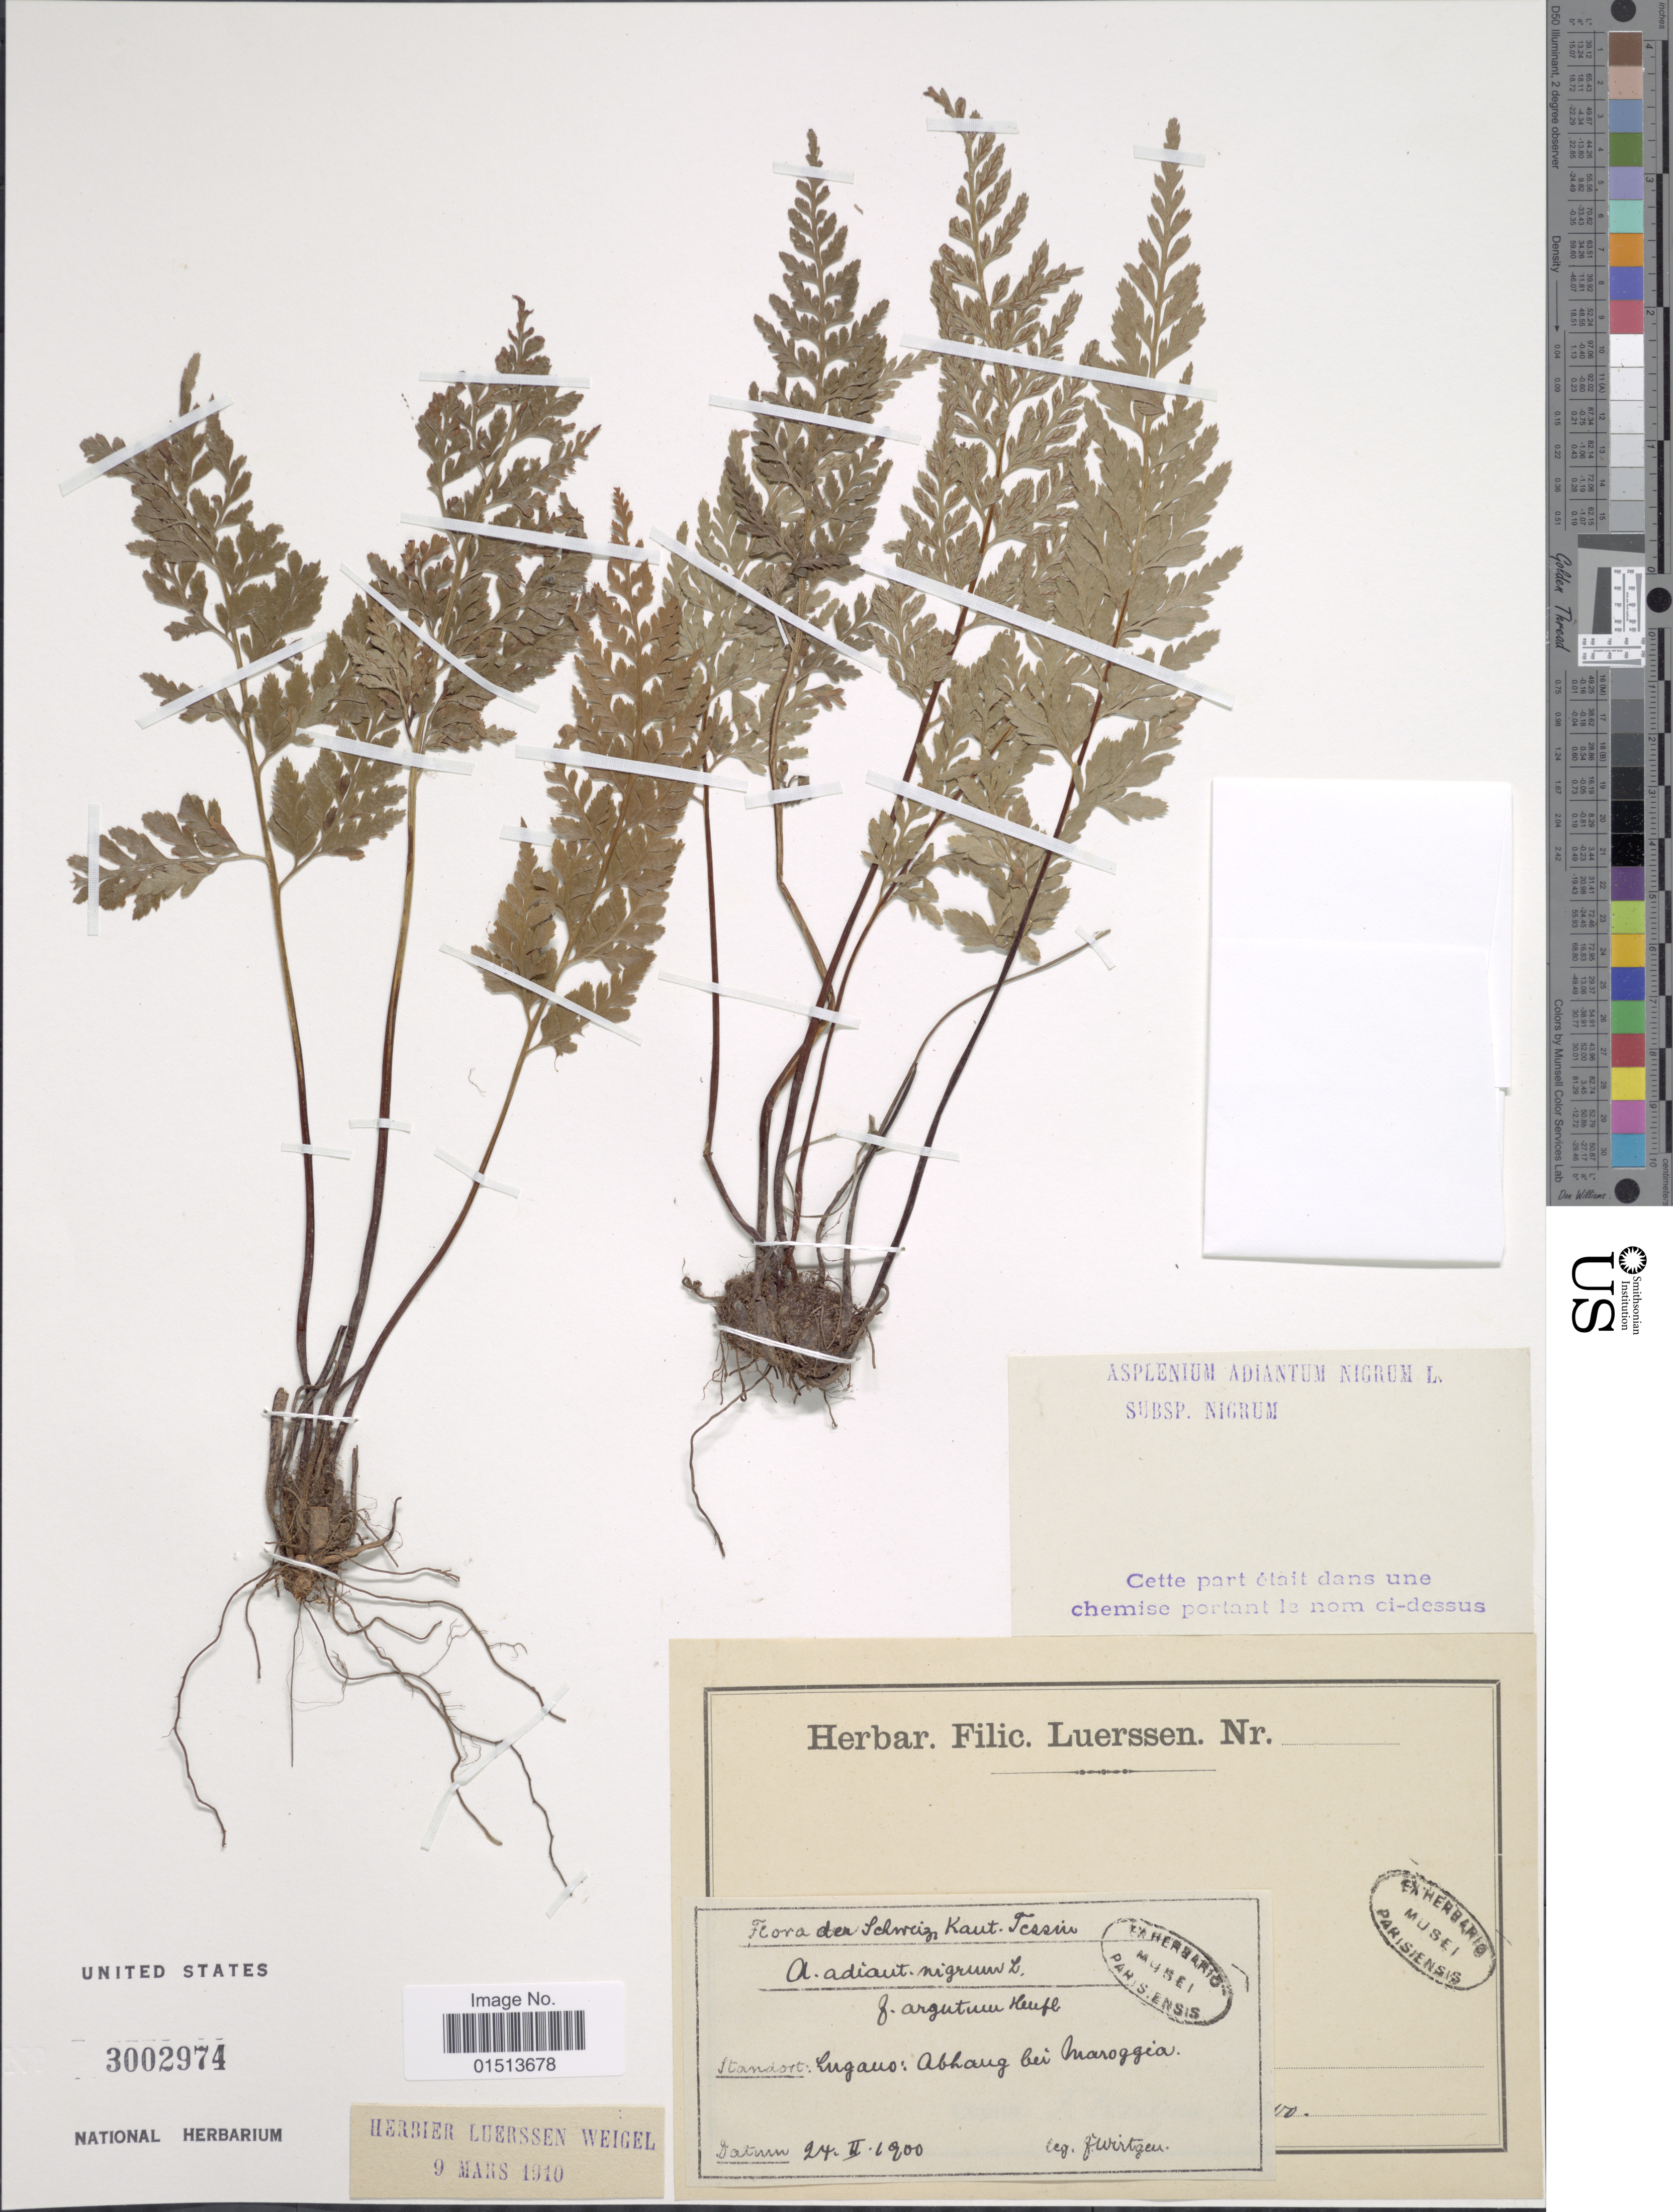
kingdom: Plantae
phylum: Tracheophyta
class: Polypodiopsida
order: Polypodiales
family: Aspleniaceae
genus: Asplenium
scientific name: Asplenium adiantum-nigrum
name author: L.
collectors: F. Wirtgen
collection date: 1900-02-24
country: Switzerland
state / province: Ticino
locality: Schweiz, Kaut-Tessin, Lugano: Abhang bei Maroggia.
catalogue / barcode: US 3002974